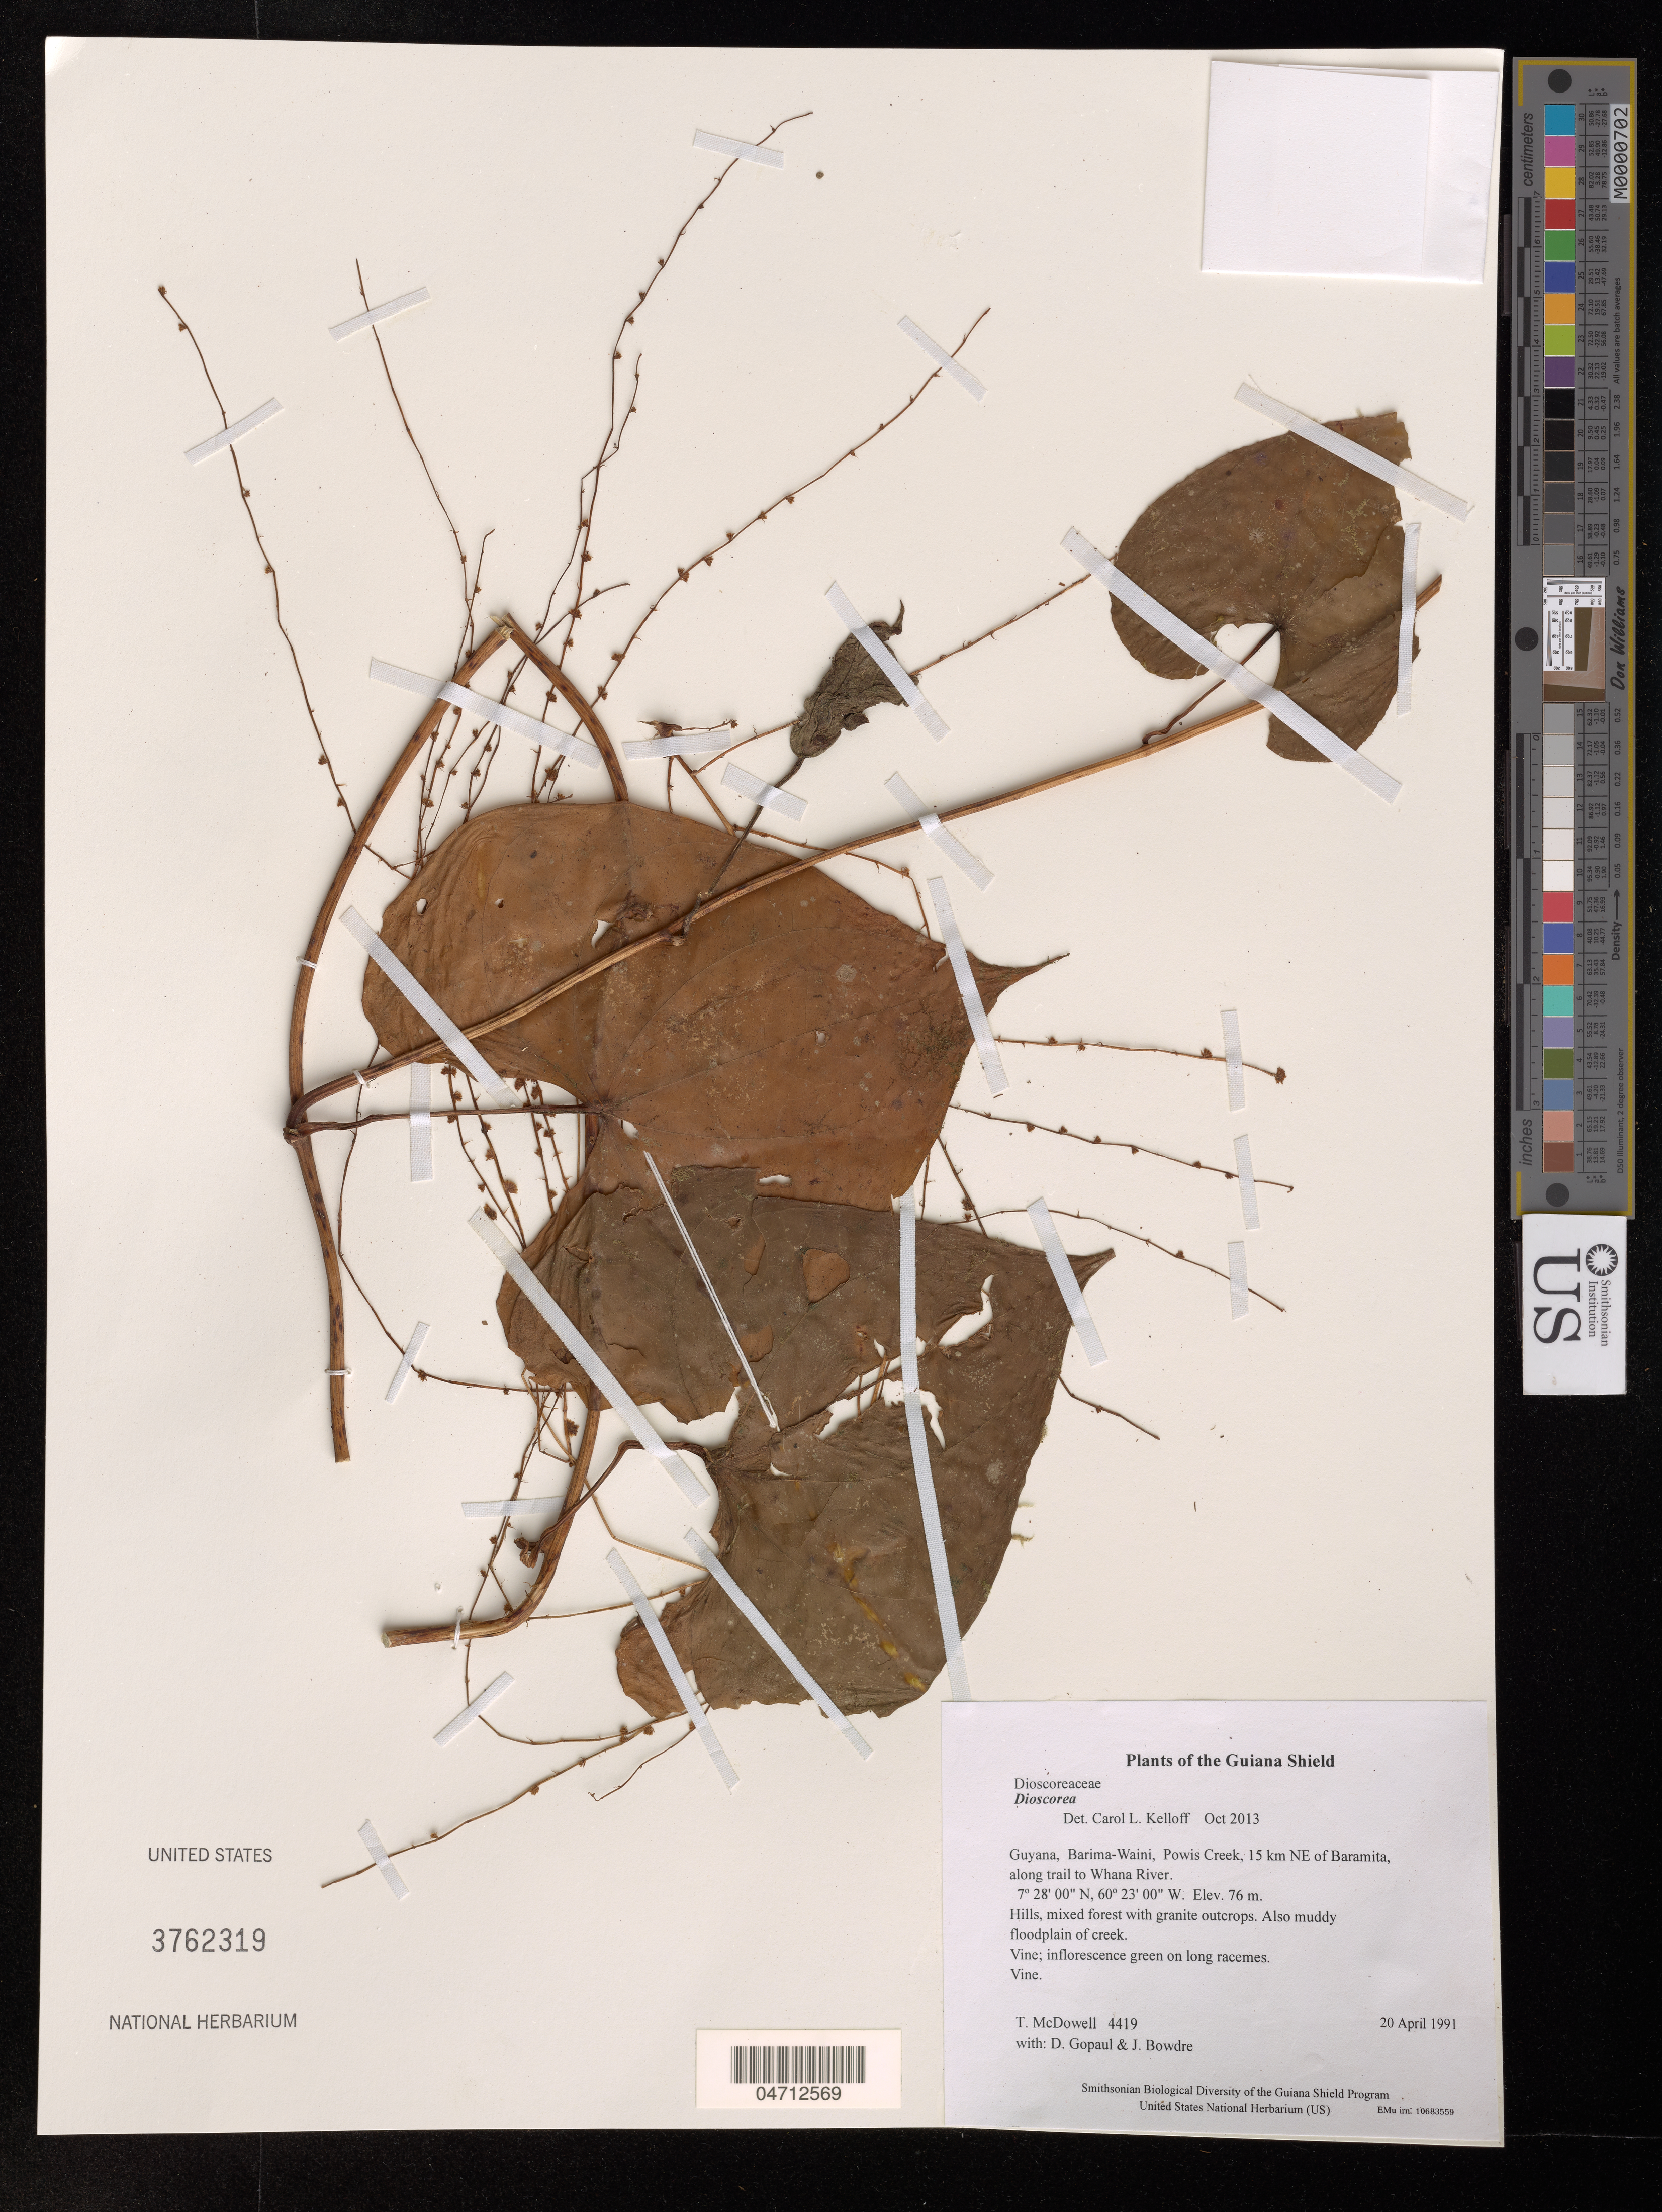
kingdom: Plantae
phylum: Tracheophyta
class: Liliopsida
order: Dioscoreales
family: Dioscoreaceae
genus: Dioscorea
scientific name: Dioscorea sp.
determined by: Kelloff, Carol L., (US), Smithsonian Institution - National Museum of Natural History (UNITED STATES)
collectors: T. McDowell, D. Gopaul & J. Bowdre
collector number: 4419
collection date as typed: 20 April 1991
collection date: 1991-04-20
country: Guyana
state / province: Barima-Waini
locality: Powis Creek, 15 km NE of Baramita, along trail to Whana River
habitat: Hills, mixed forest with granite outcrops. Also muddy floodplain of creek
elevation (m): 76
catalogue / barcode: US 3762319